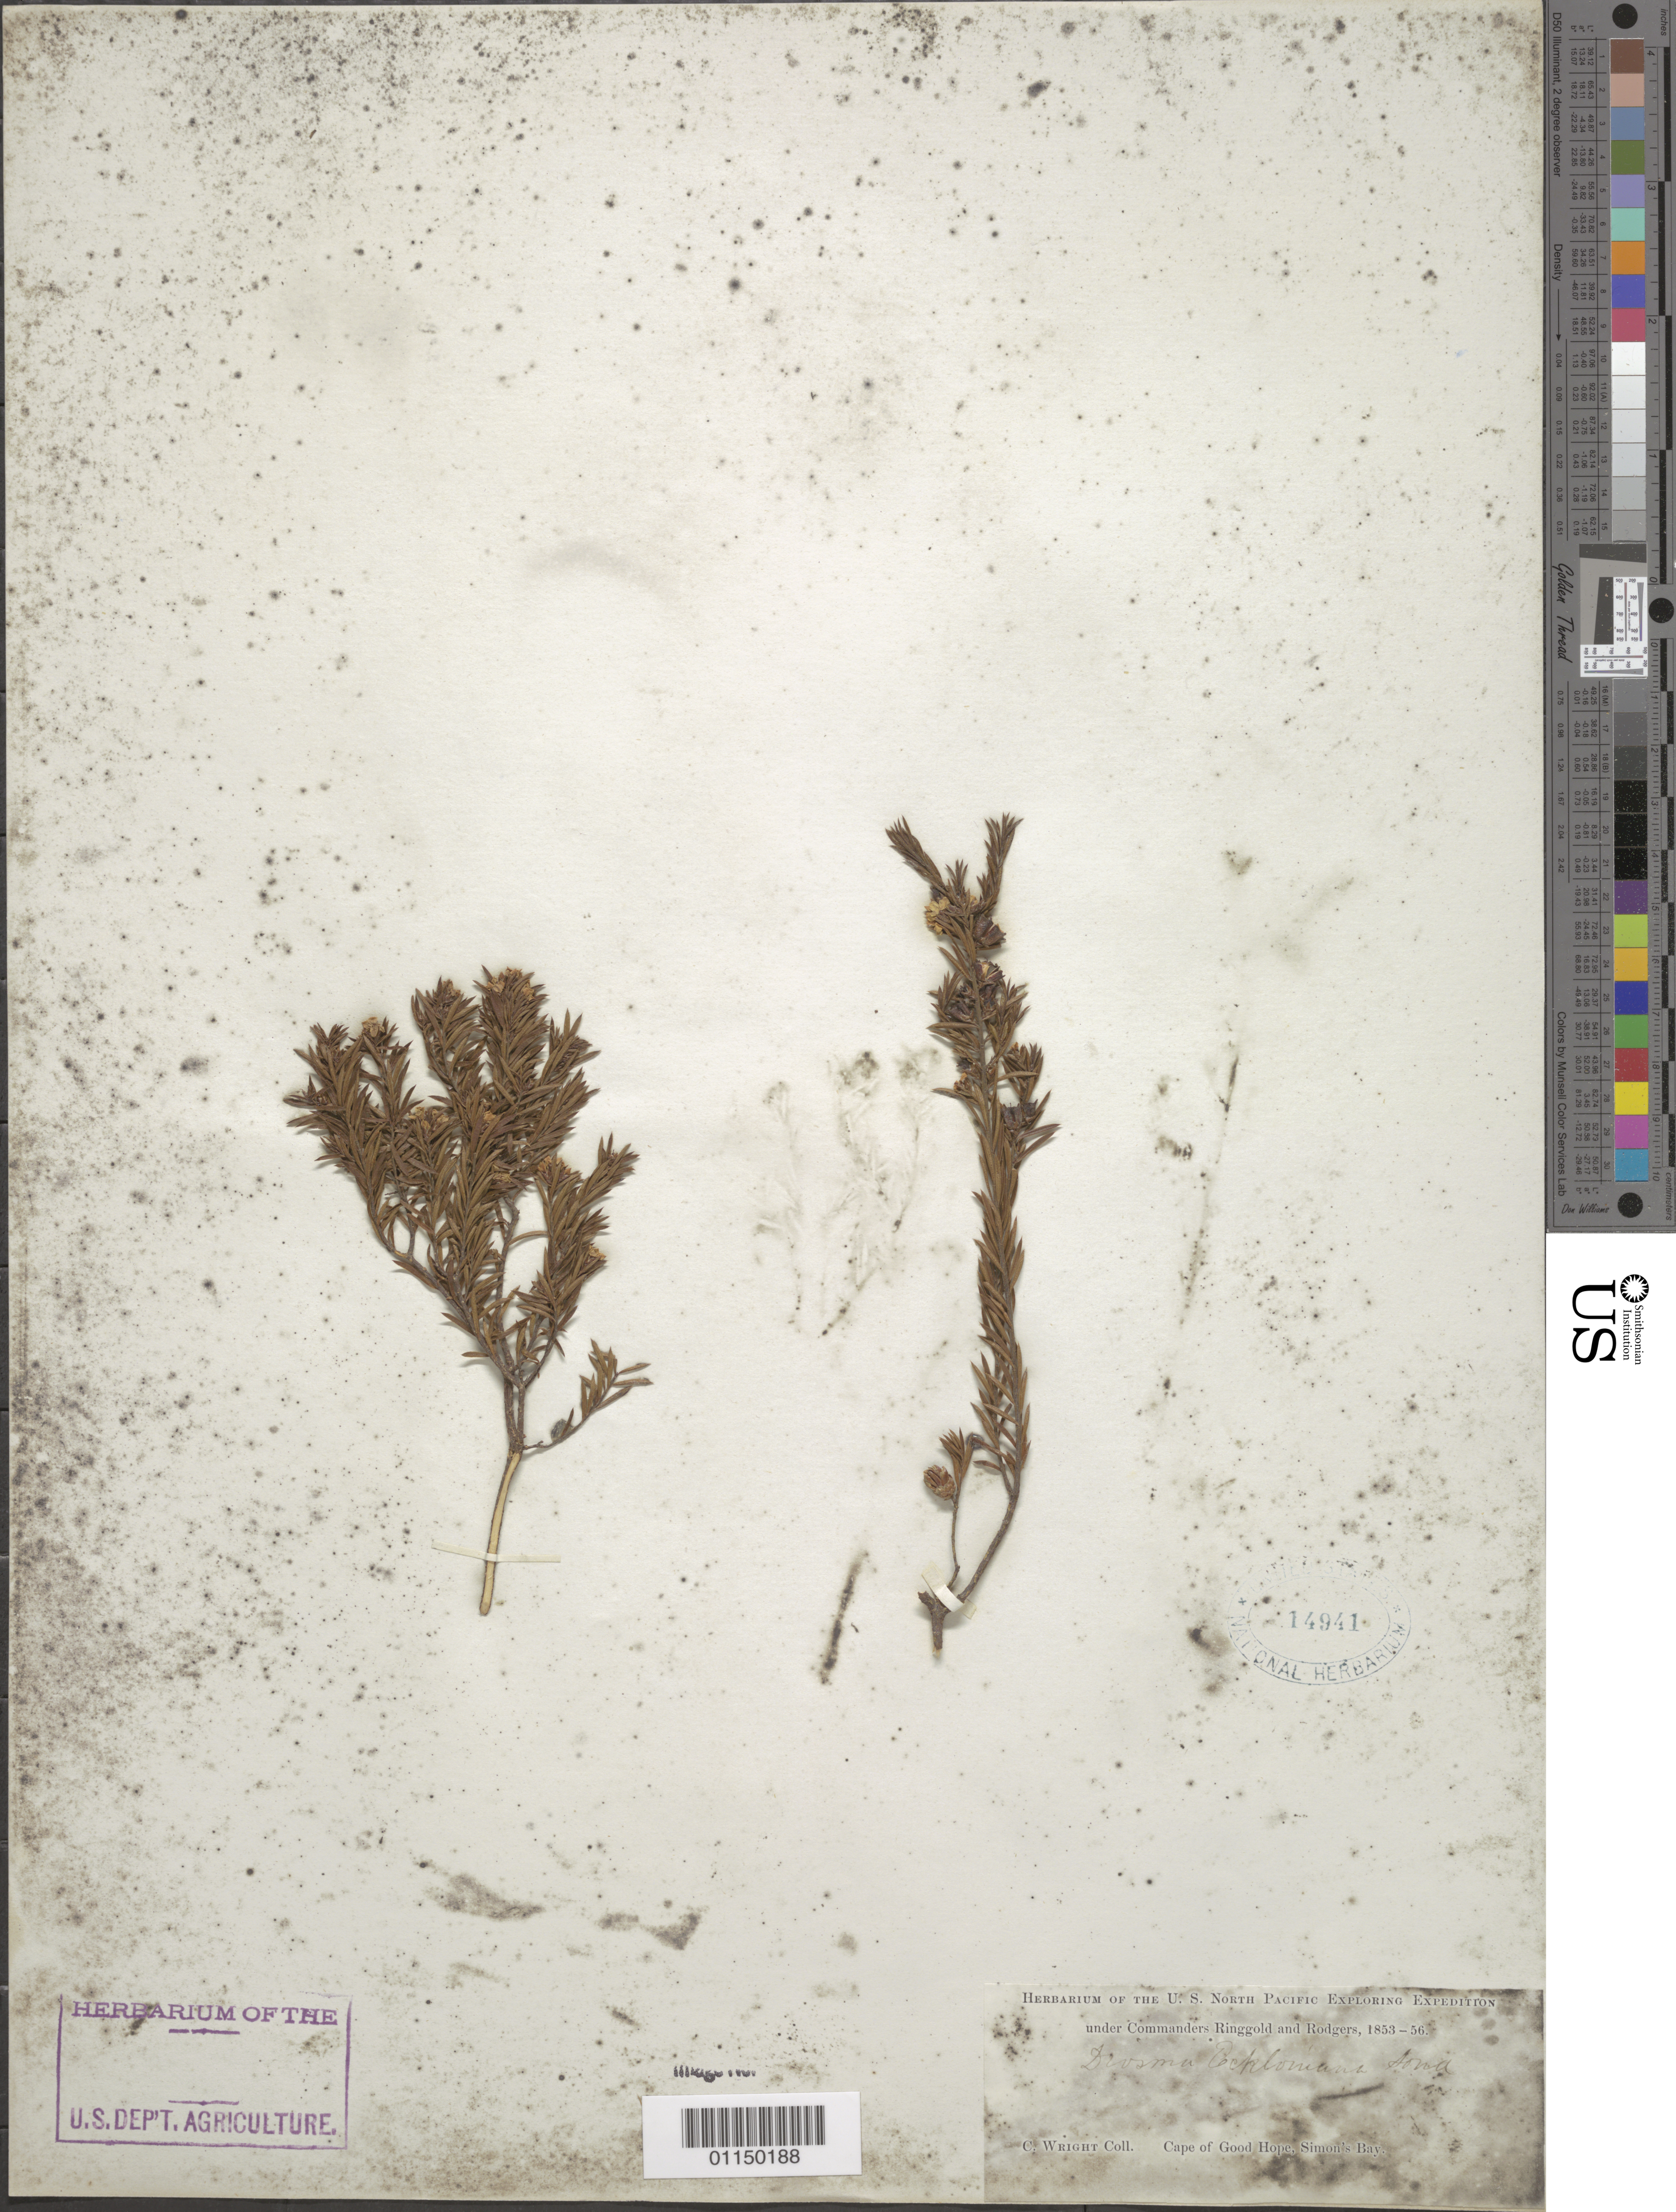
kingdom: Plantae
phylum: Tracheophyta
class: Magnoliopsida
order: Sapindales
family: Rutaceae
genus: Diosma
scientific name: Diosma eckloniana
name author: Sond.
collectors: C. Wright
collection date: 1853/1856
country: South Africa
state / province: Western Cape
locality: Cape of Good Hope, Simon's Bay.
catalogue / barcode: US 14941